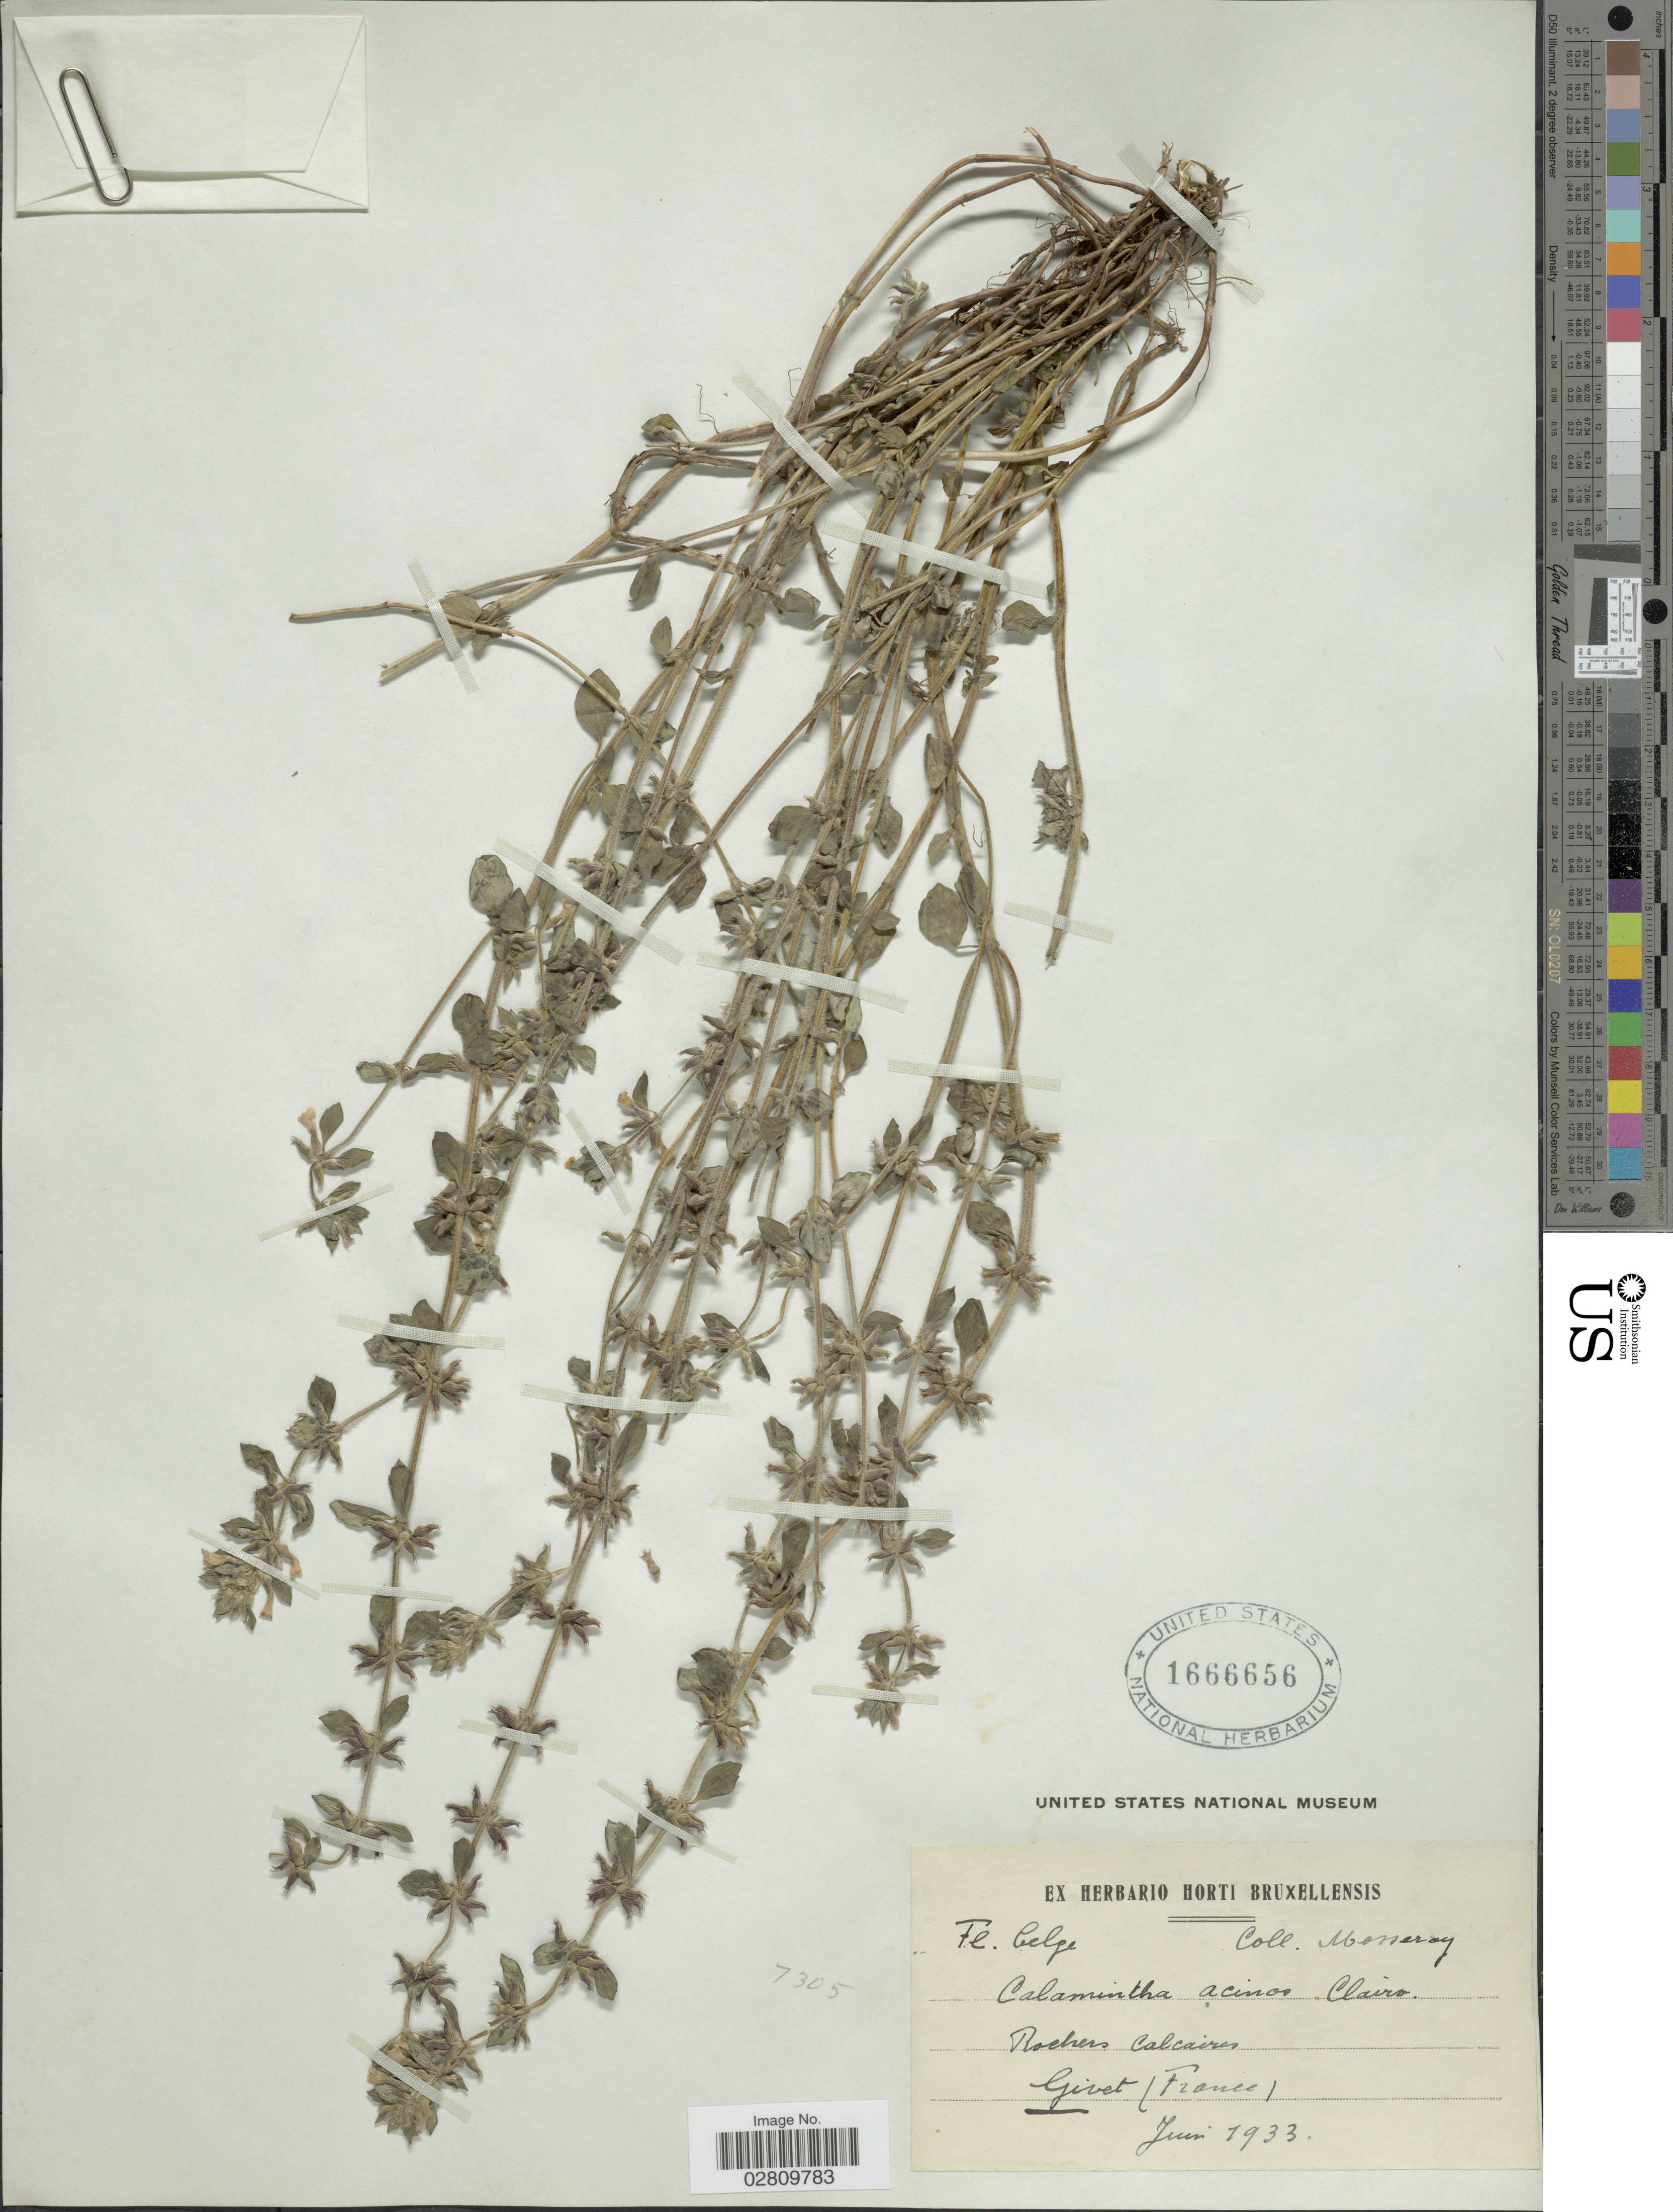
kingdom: Plantae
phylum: Tracheophyta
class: Magnoliopsida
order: Lamiales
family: Lamiaceae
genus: Acinos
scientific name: Acinos acinos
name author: (L.) Huth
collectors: Mosseray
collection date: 1933-06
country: France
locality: Givet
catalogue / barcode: US 1666656